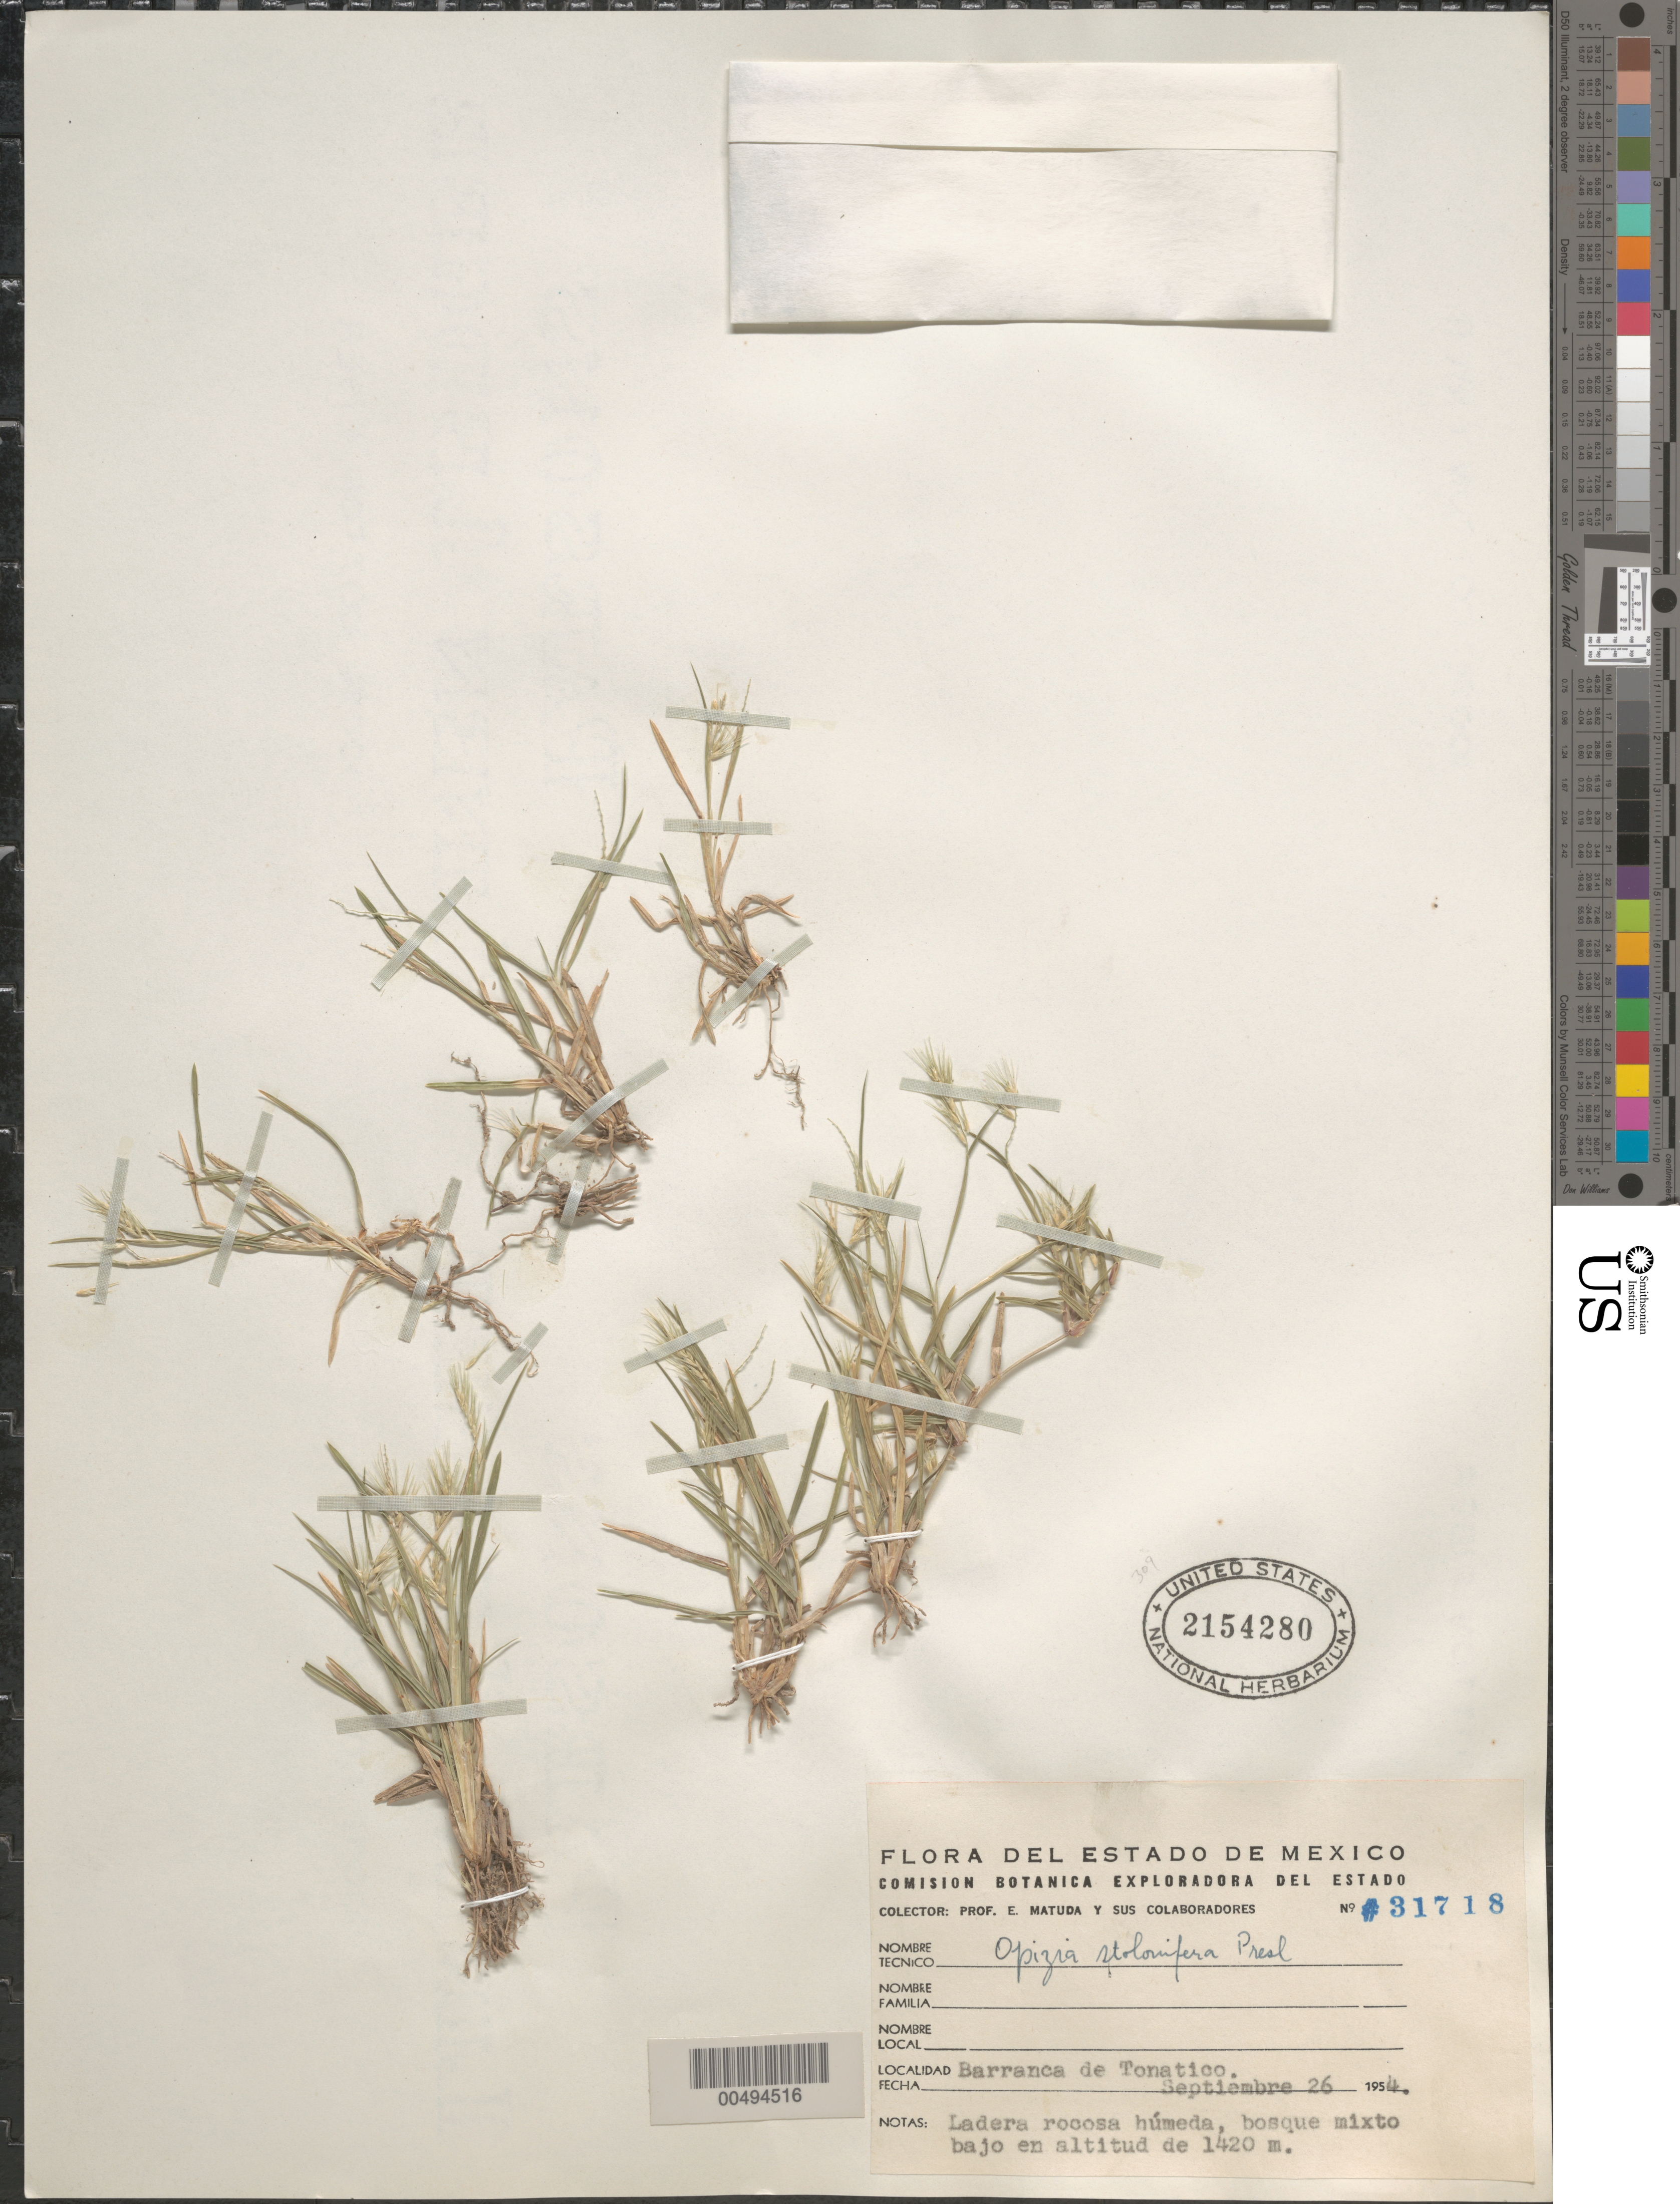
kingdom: Plantae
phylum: Tracheophyta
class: Liliopsida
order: Poales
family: Poaceae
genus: Opizia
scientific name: Opizia stolonifera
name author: J. Presl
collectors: E. Matuda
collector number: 31718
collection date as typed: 26 Sep 1954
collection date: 1954-09-26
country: Mexico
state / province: México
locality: Barranca de Tonatico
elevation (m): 1420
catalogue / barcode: US 2154280